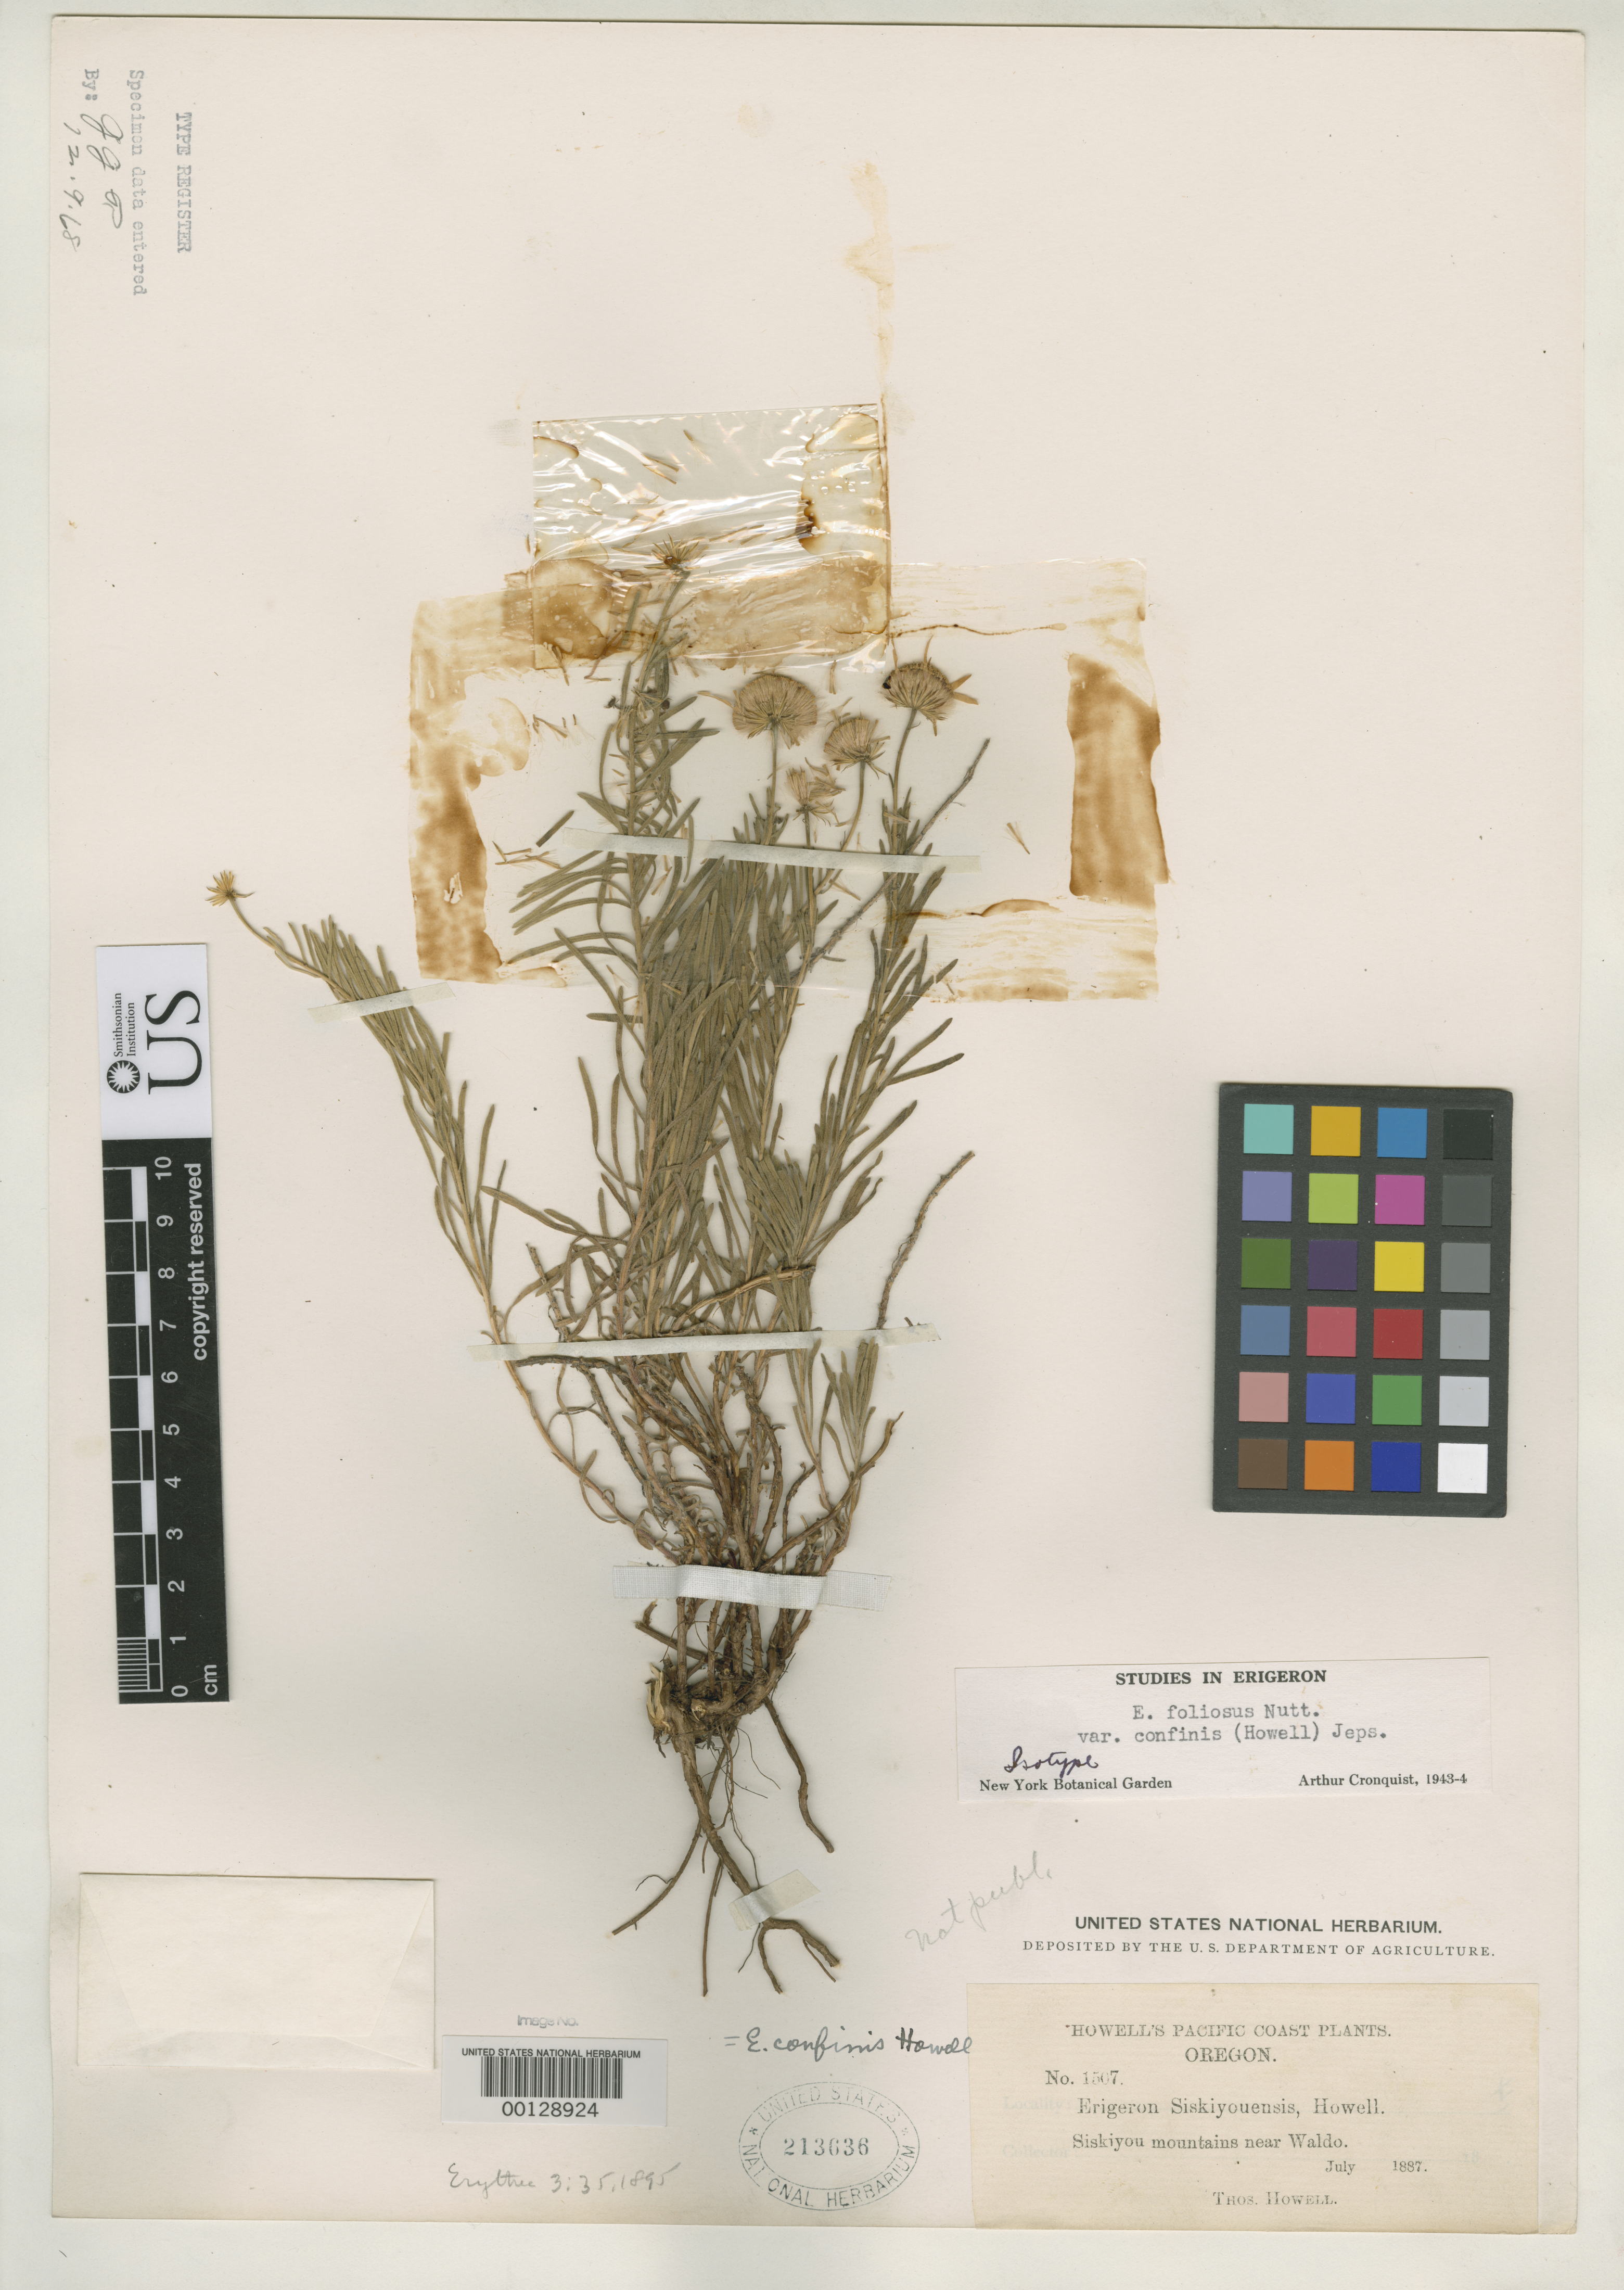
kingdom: Plantae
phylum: Tracheophyta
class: Magnoliopsida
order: Asterales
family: Asteraceae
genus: Erigeron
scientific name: Erigeron confinis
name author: Howell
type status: Isotype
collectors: T. J. Howell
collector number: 1507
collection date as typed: Jul 1887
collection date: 1887-07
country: United States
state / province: Oregon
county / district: Josephine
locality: Waldo.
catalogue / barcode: US 213636